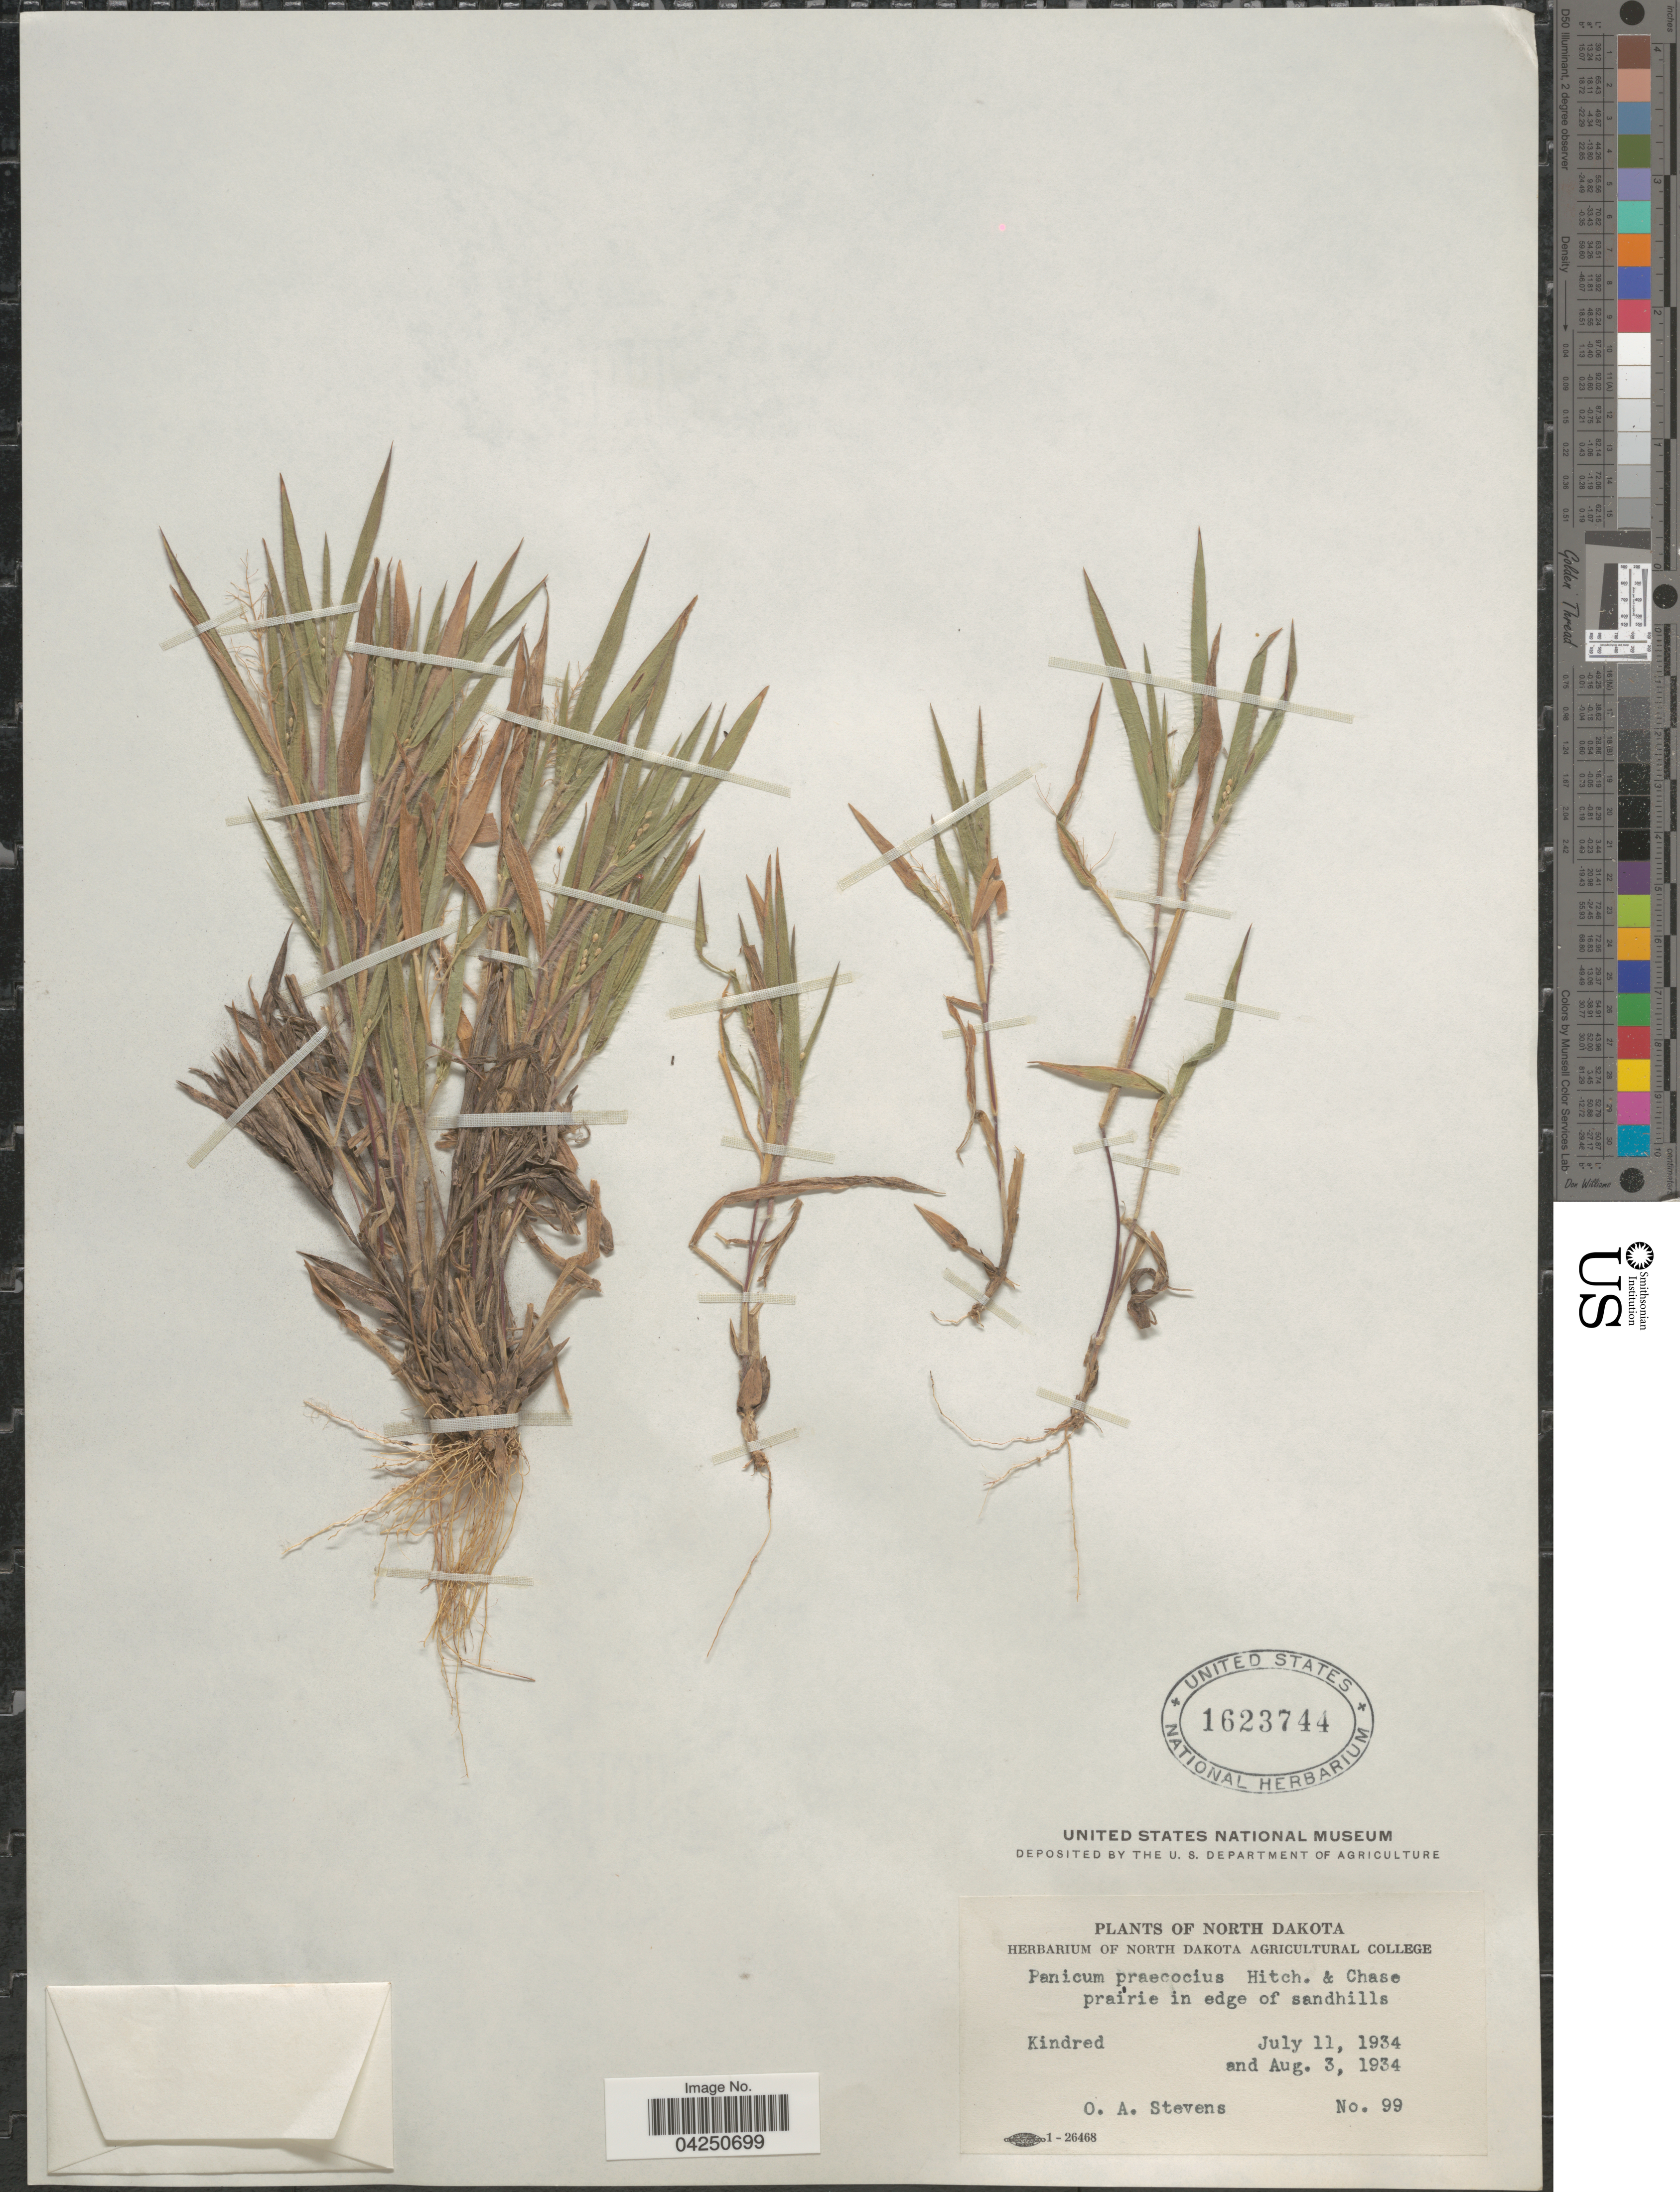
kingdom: Plantae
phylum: Tracheophyta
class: Liliopsida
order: Poales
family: Poaceae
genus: Dichanthelium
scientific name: Dichanthelium acuminatum var. acuminatum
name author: (Sw.) Gould & C.A. Clark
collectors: O. A. Stevens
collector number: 99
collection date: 1934-07-11/1934-08-03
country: United States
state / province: North Dakota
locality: Prairie in edge of sandhills. Kindred.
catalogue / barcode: US 1623744